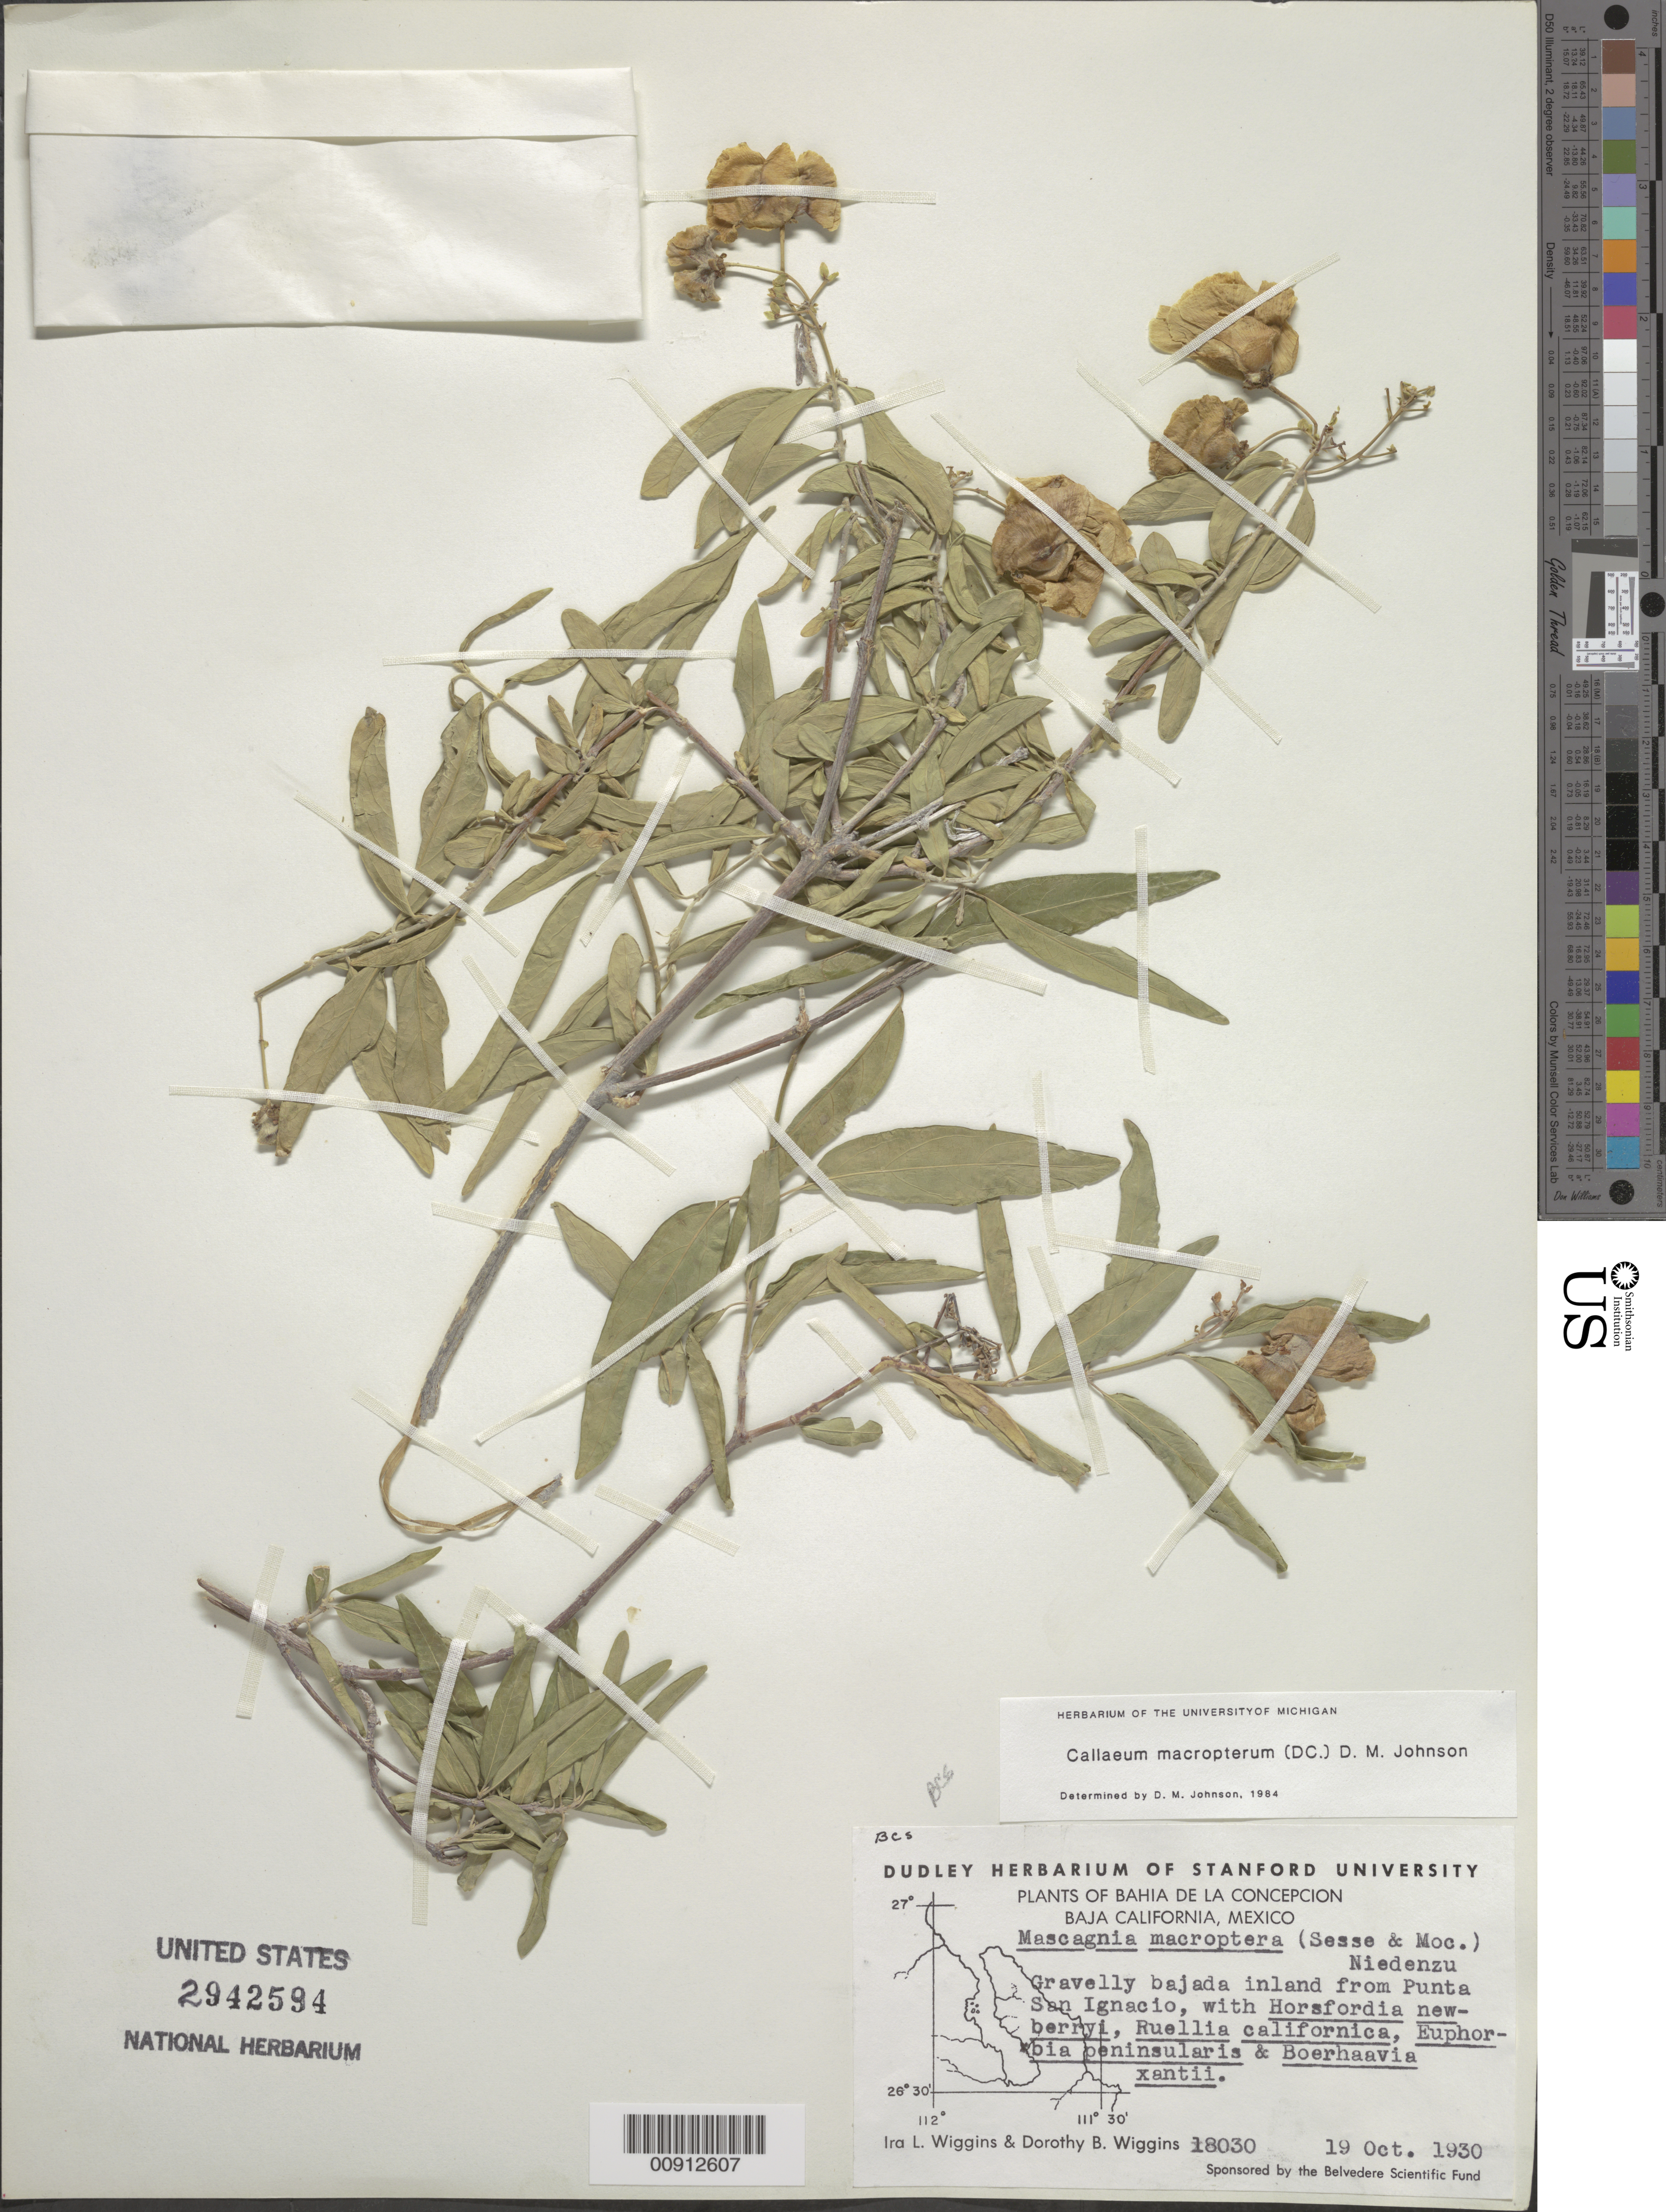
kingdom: Plantae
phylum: Tracheophyta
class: Magnoliopsida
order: Malpighiales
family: Malpighiaceae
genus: Callaeum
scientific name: Callaeum macropterum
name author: (Moc. & Sessé ex DC.) D.M. Johnson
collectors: I. L. Wiggins & D. B. Wiggins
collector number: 18030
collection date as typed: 19 Oct 1930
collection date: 1930-10-19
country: Mexico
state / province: Baja California Sur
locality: Gravelly bajada inland from Punta San Ignacio. Baja California Sur.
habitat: Gravelly bajada with Horsfordia newberryi, Ruellia californica, Euphorbia peninsularis & Boerhaavia xantii.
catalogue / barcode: US 2942594